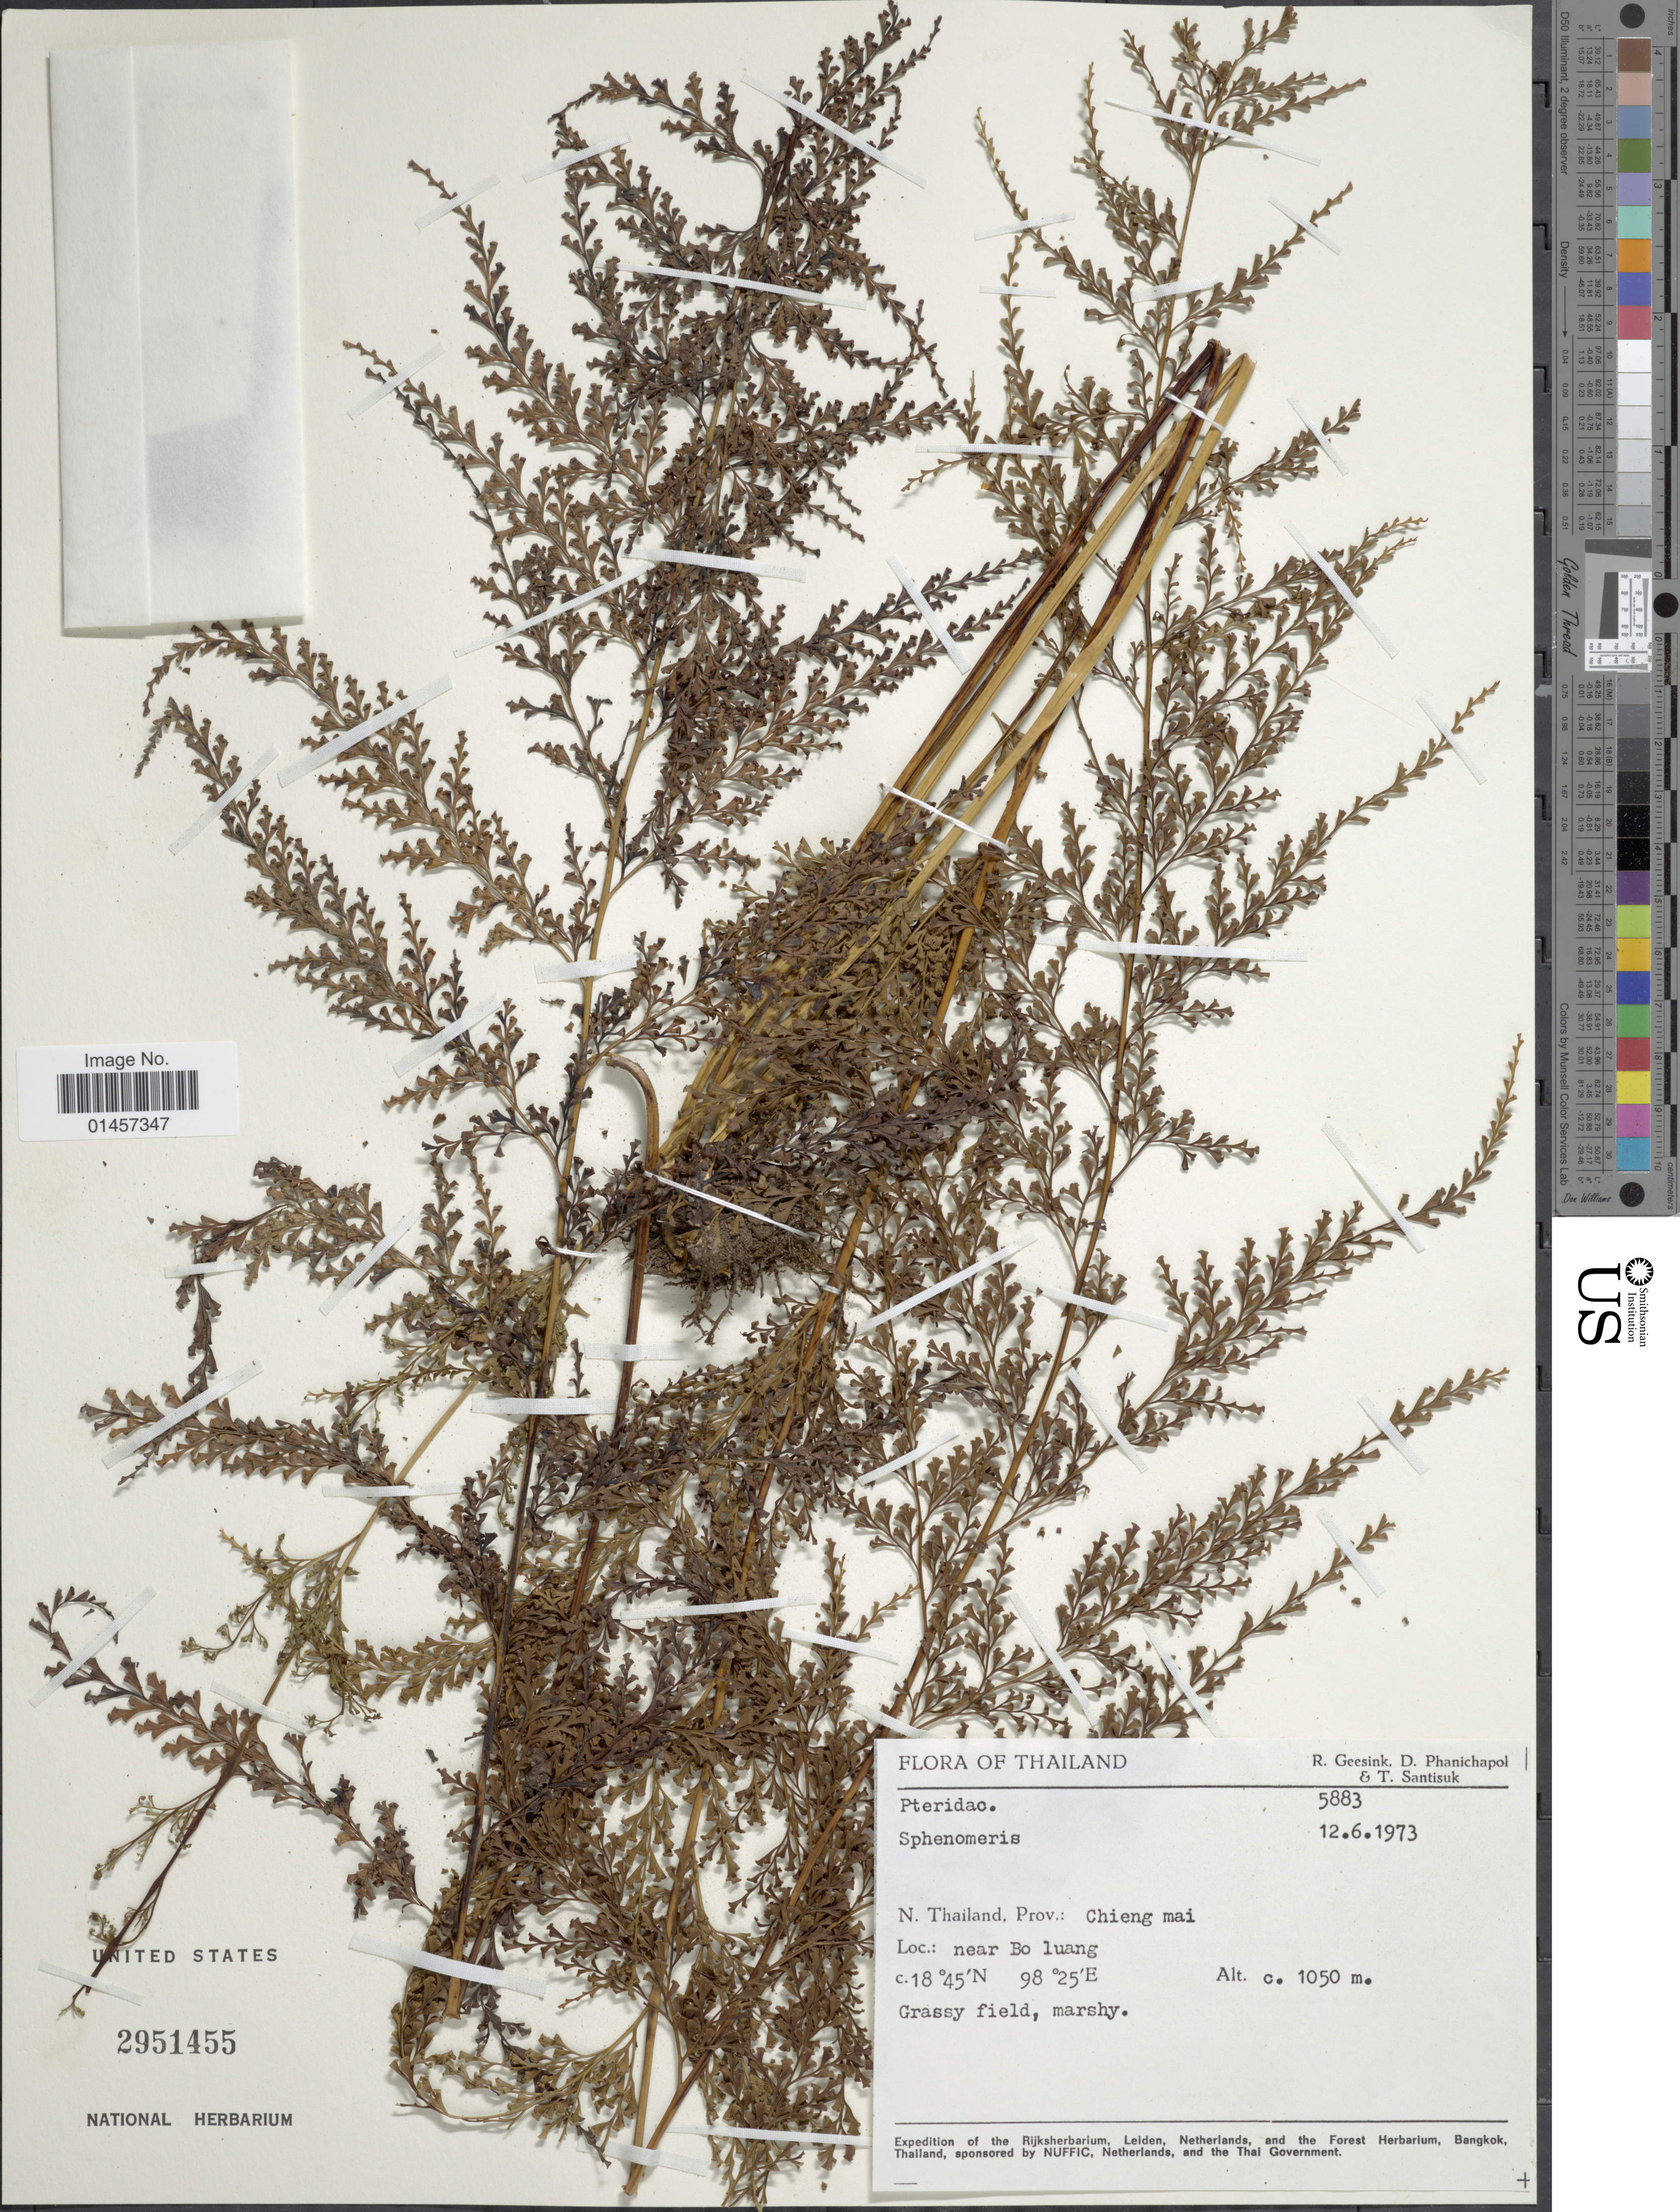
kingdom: Plantae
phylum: Tracheophyta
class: Polypodiopsida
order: Polypodiales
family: Lindsaeaceae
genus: Sphenomeris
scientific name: Sphenomeris sp.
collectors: R. Geesink, D. Phanichapol & T. Santisuk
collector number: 5883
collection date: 1973-06-12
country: Thailand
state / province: Chiang Mai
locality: N. Thailand, prov. Chieng Mai, near Bo luang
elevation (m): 1050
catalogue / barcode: US 2951455